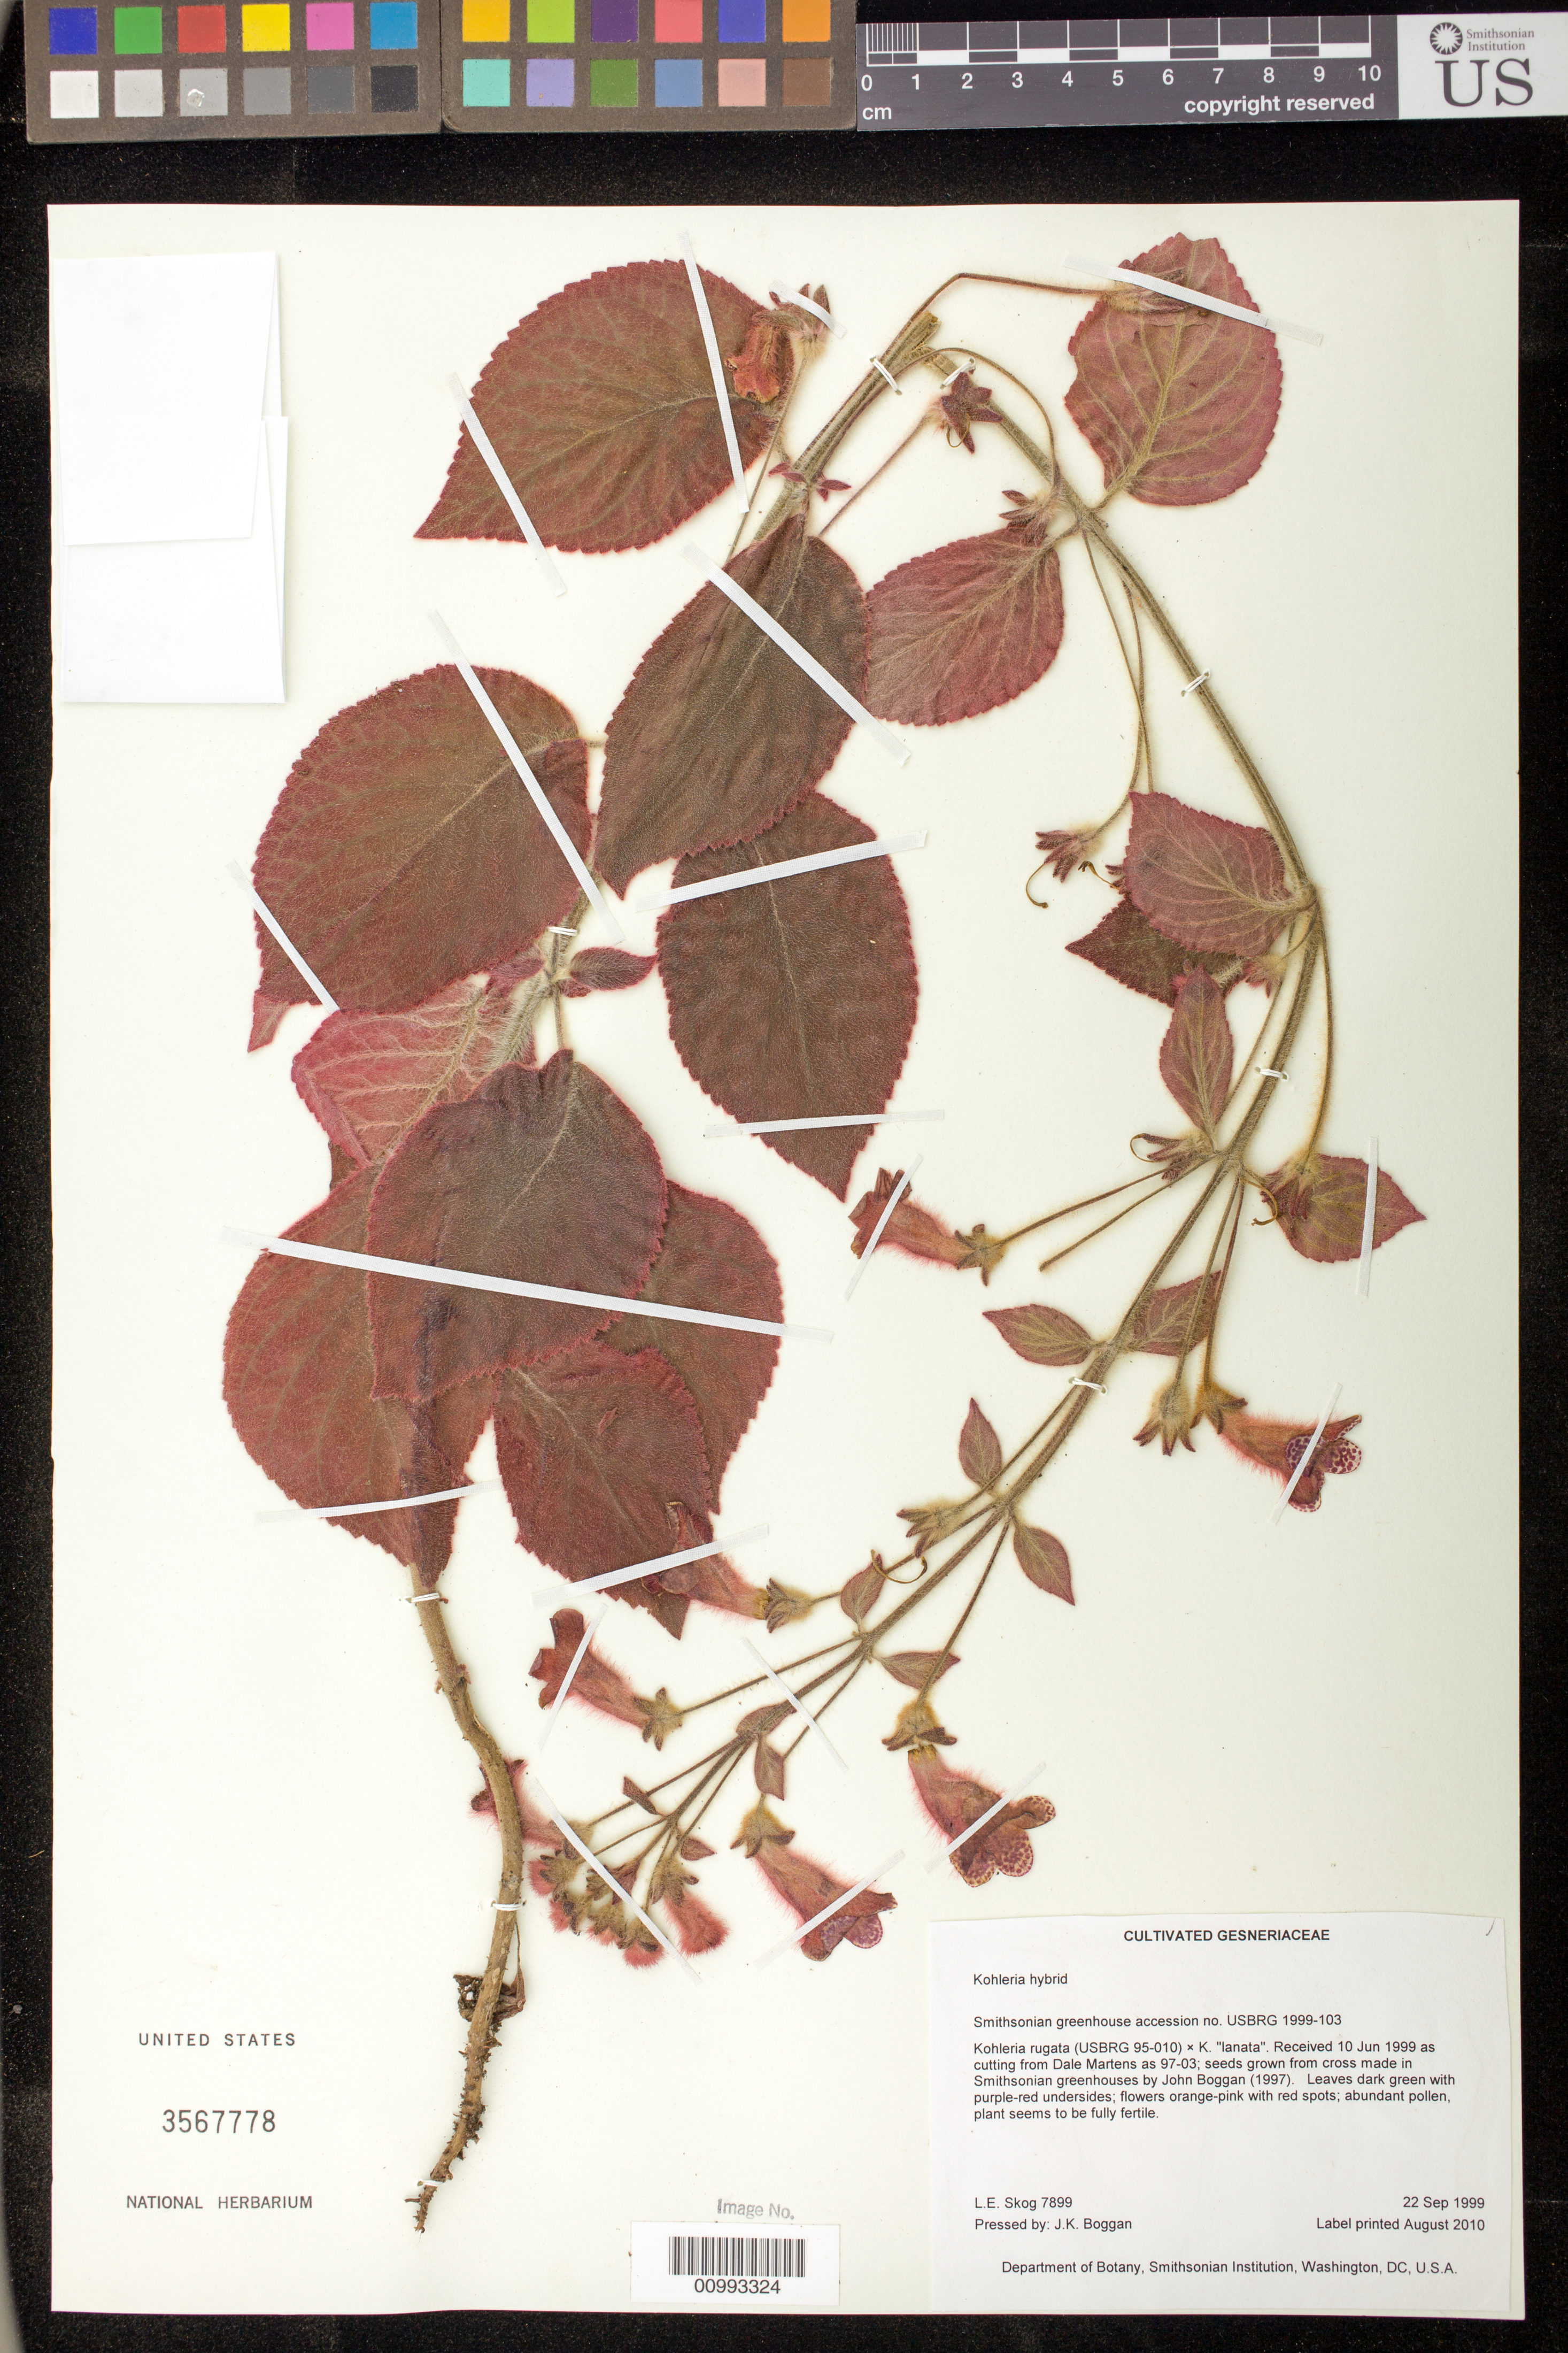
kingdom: Plantae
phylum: Tracheophyta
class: Magnoliopsida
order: Lamiales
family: Gesneriaceae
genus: Kohleria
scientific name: Kohleria hybrid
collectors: L. E. Skog & J. K. Boggan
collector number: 7899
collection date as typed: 22 Sep 1999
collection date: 1999-09-22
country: United States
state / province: District of Columbia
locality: Department of Botany, Smithsonian Institution, Washington, DC, U.S.A.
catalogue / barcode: US 3567778